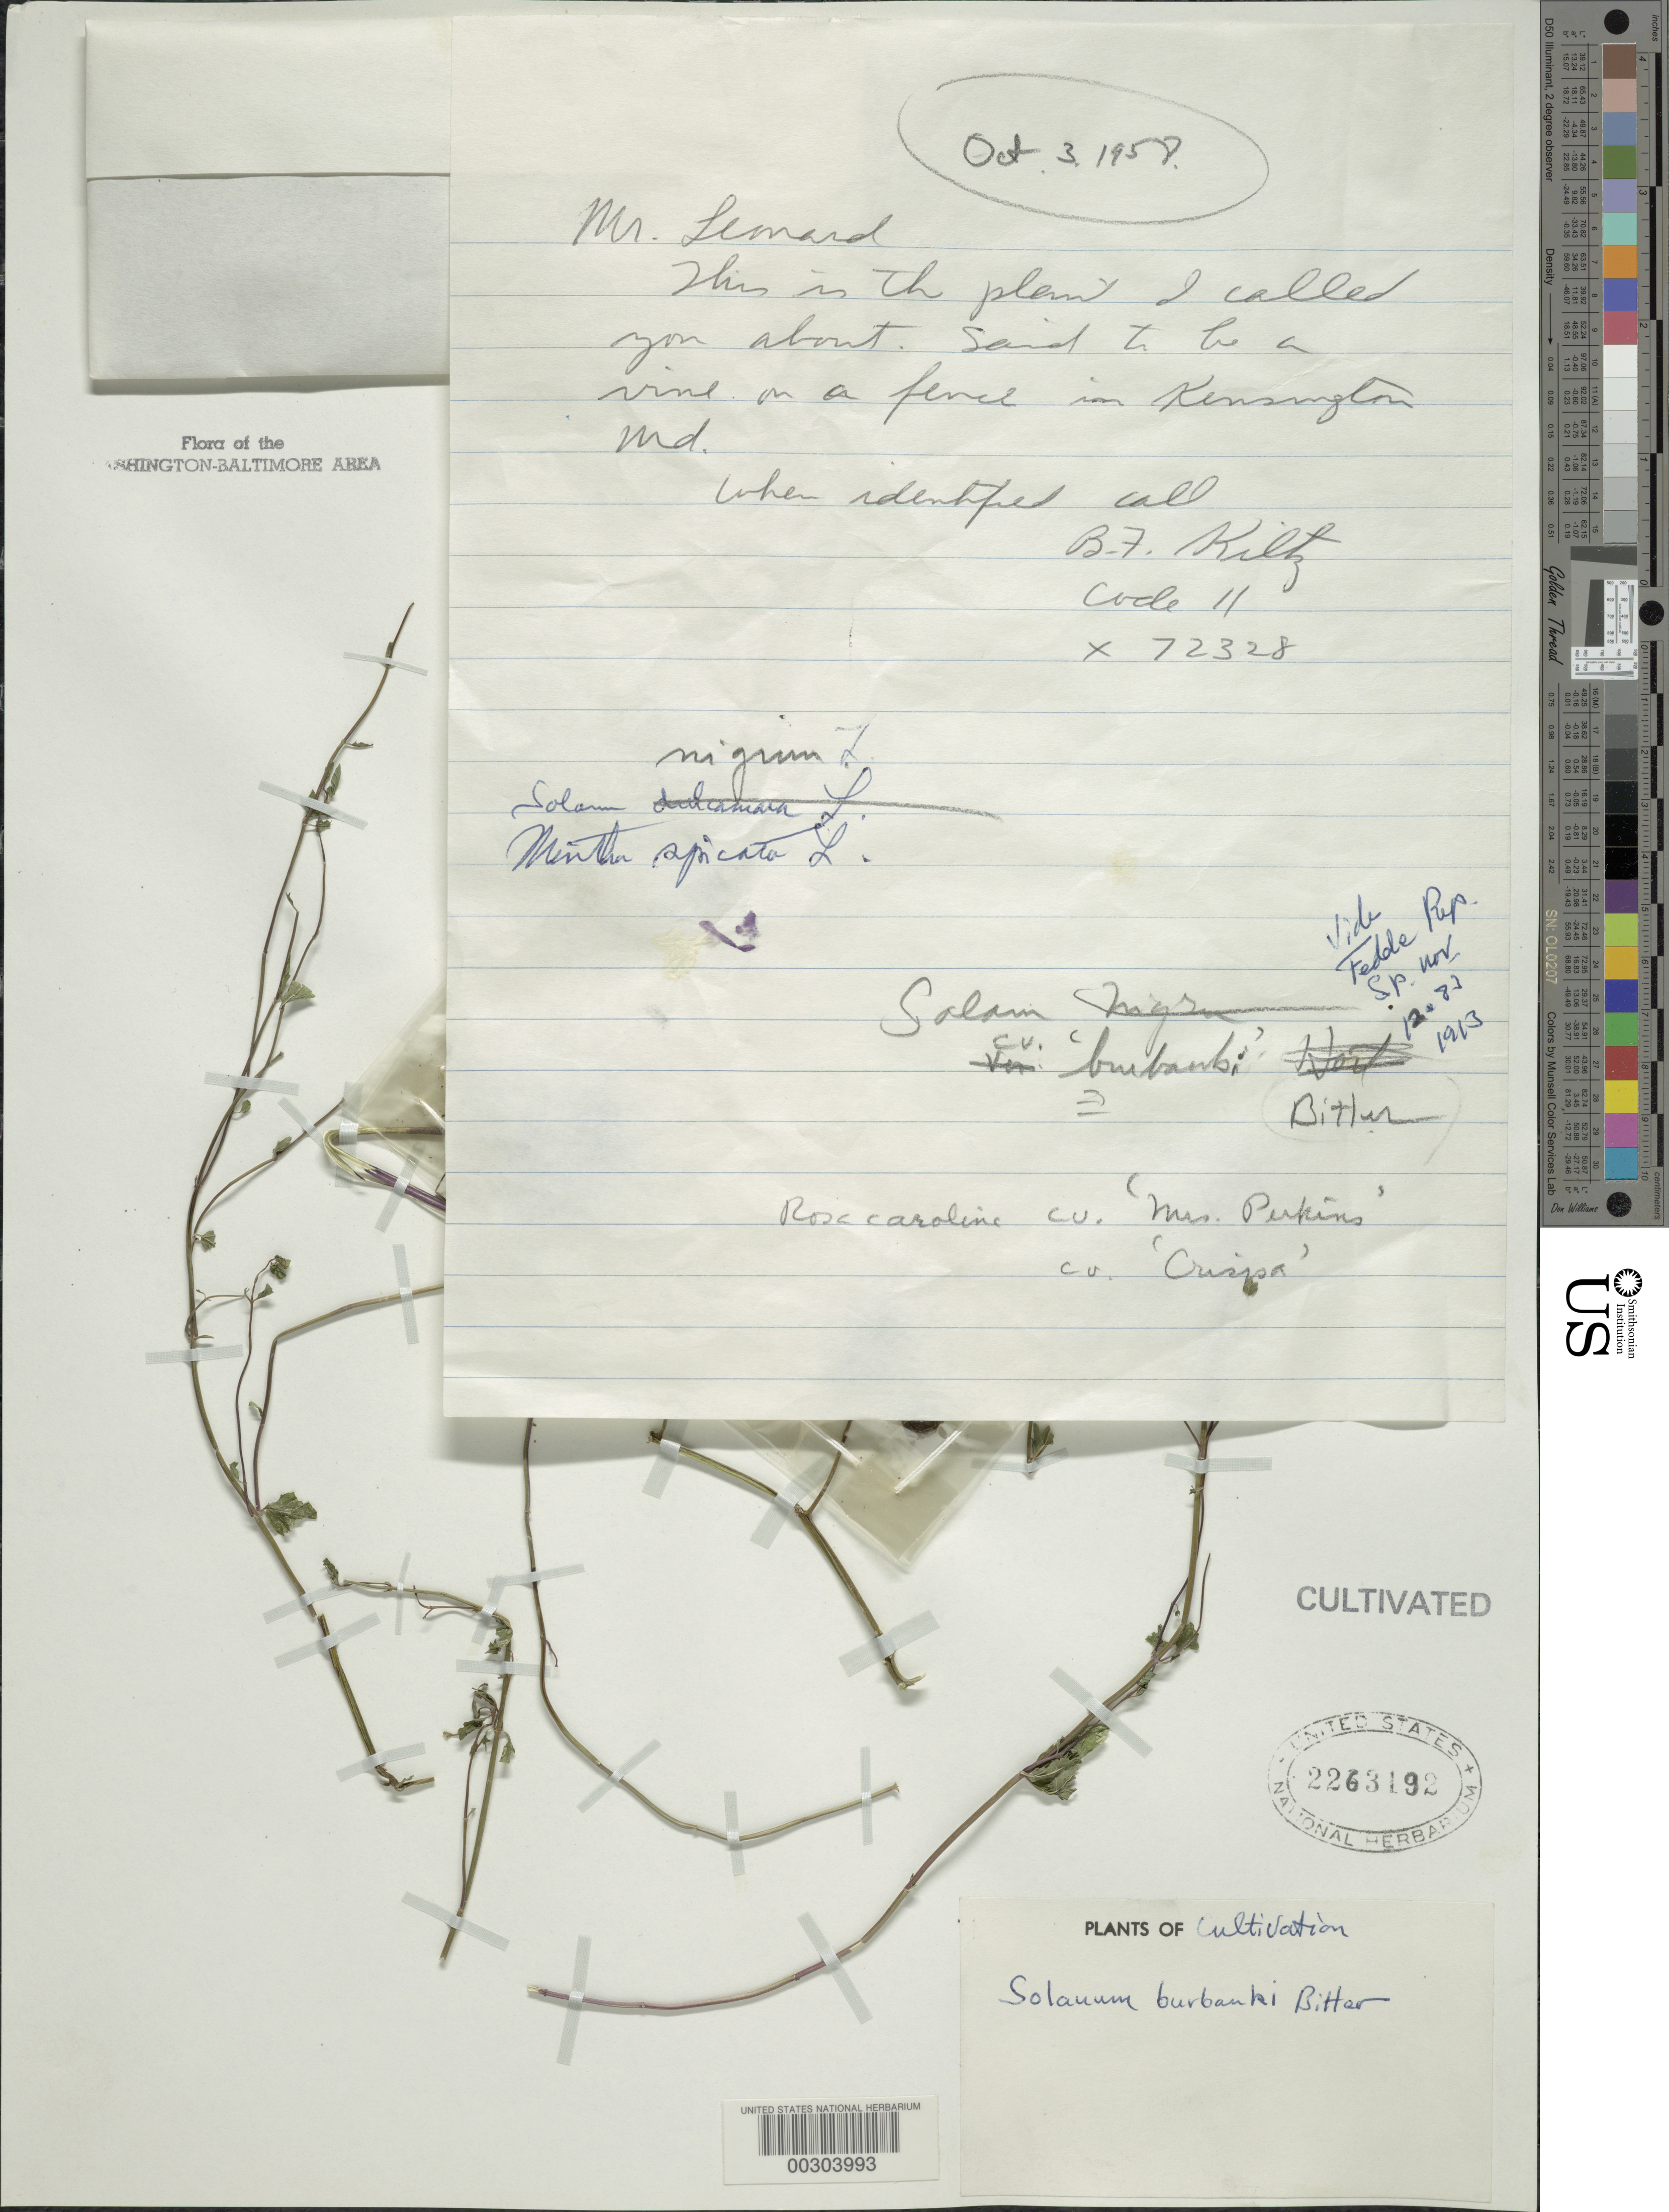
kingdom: Plantae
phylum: Tracheophyta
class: Magnoliopsida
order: Solanales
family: Solanaceae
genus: Solanum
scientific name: Solanum burbankii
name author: Bitter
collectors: B. Kiltz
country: United States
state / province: Maryland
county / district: Montgomery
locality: Kensington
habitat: On fence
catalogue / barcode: US 2263192